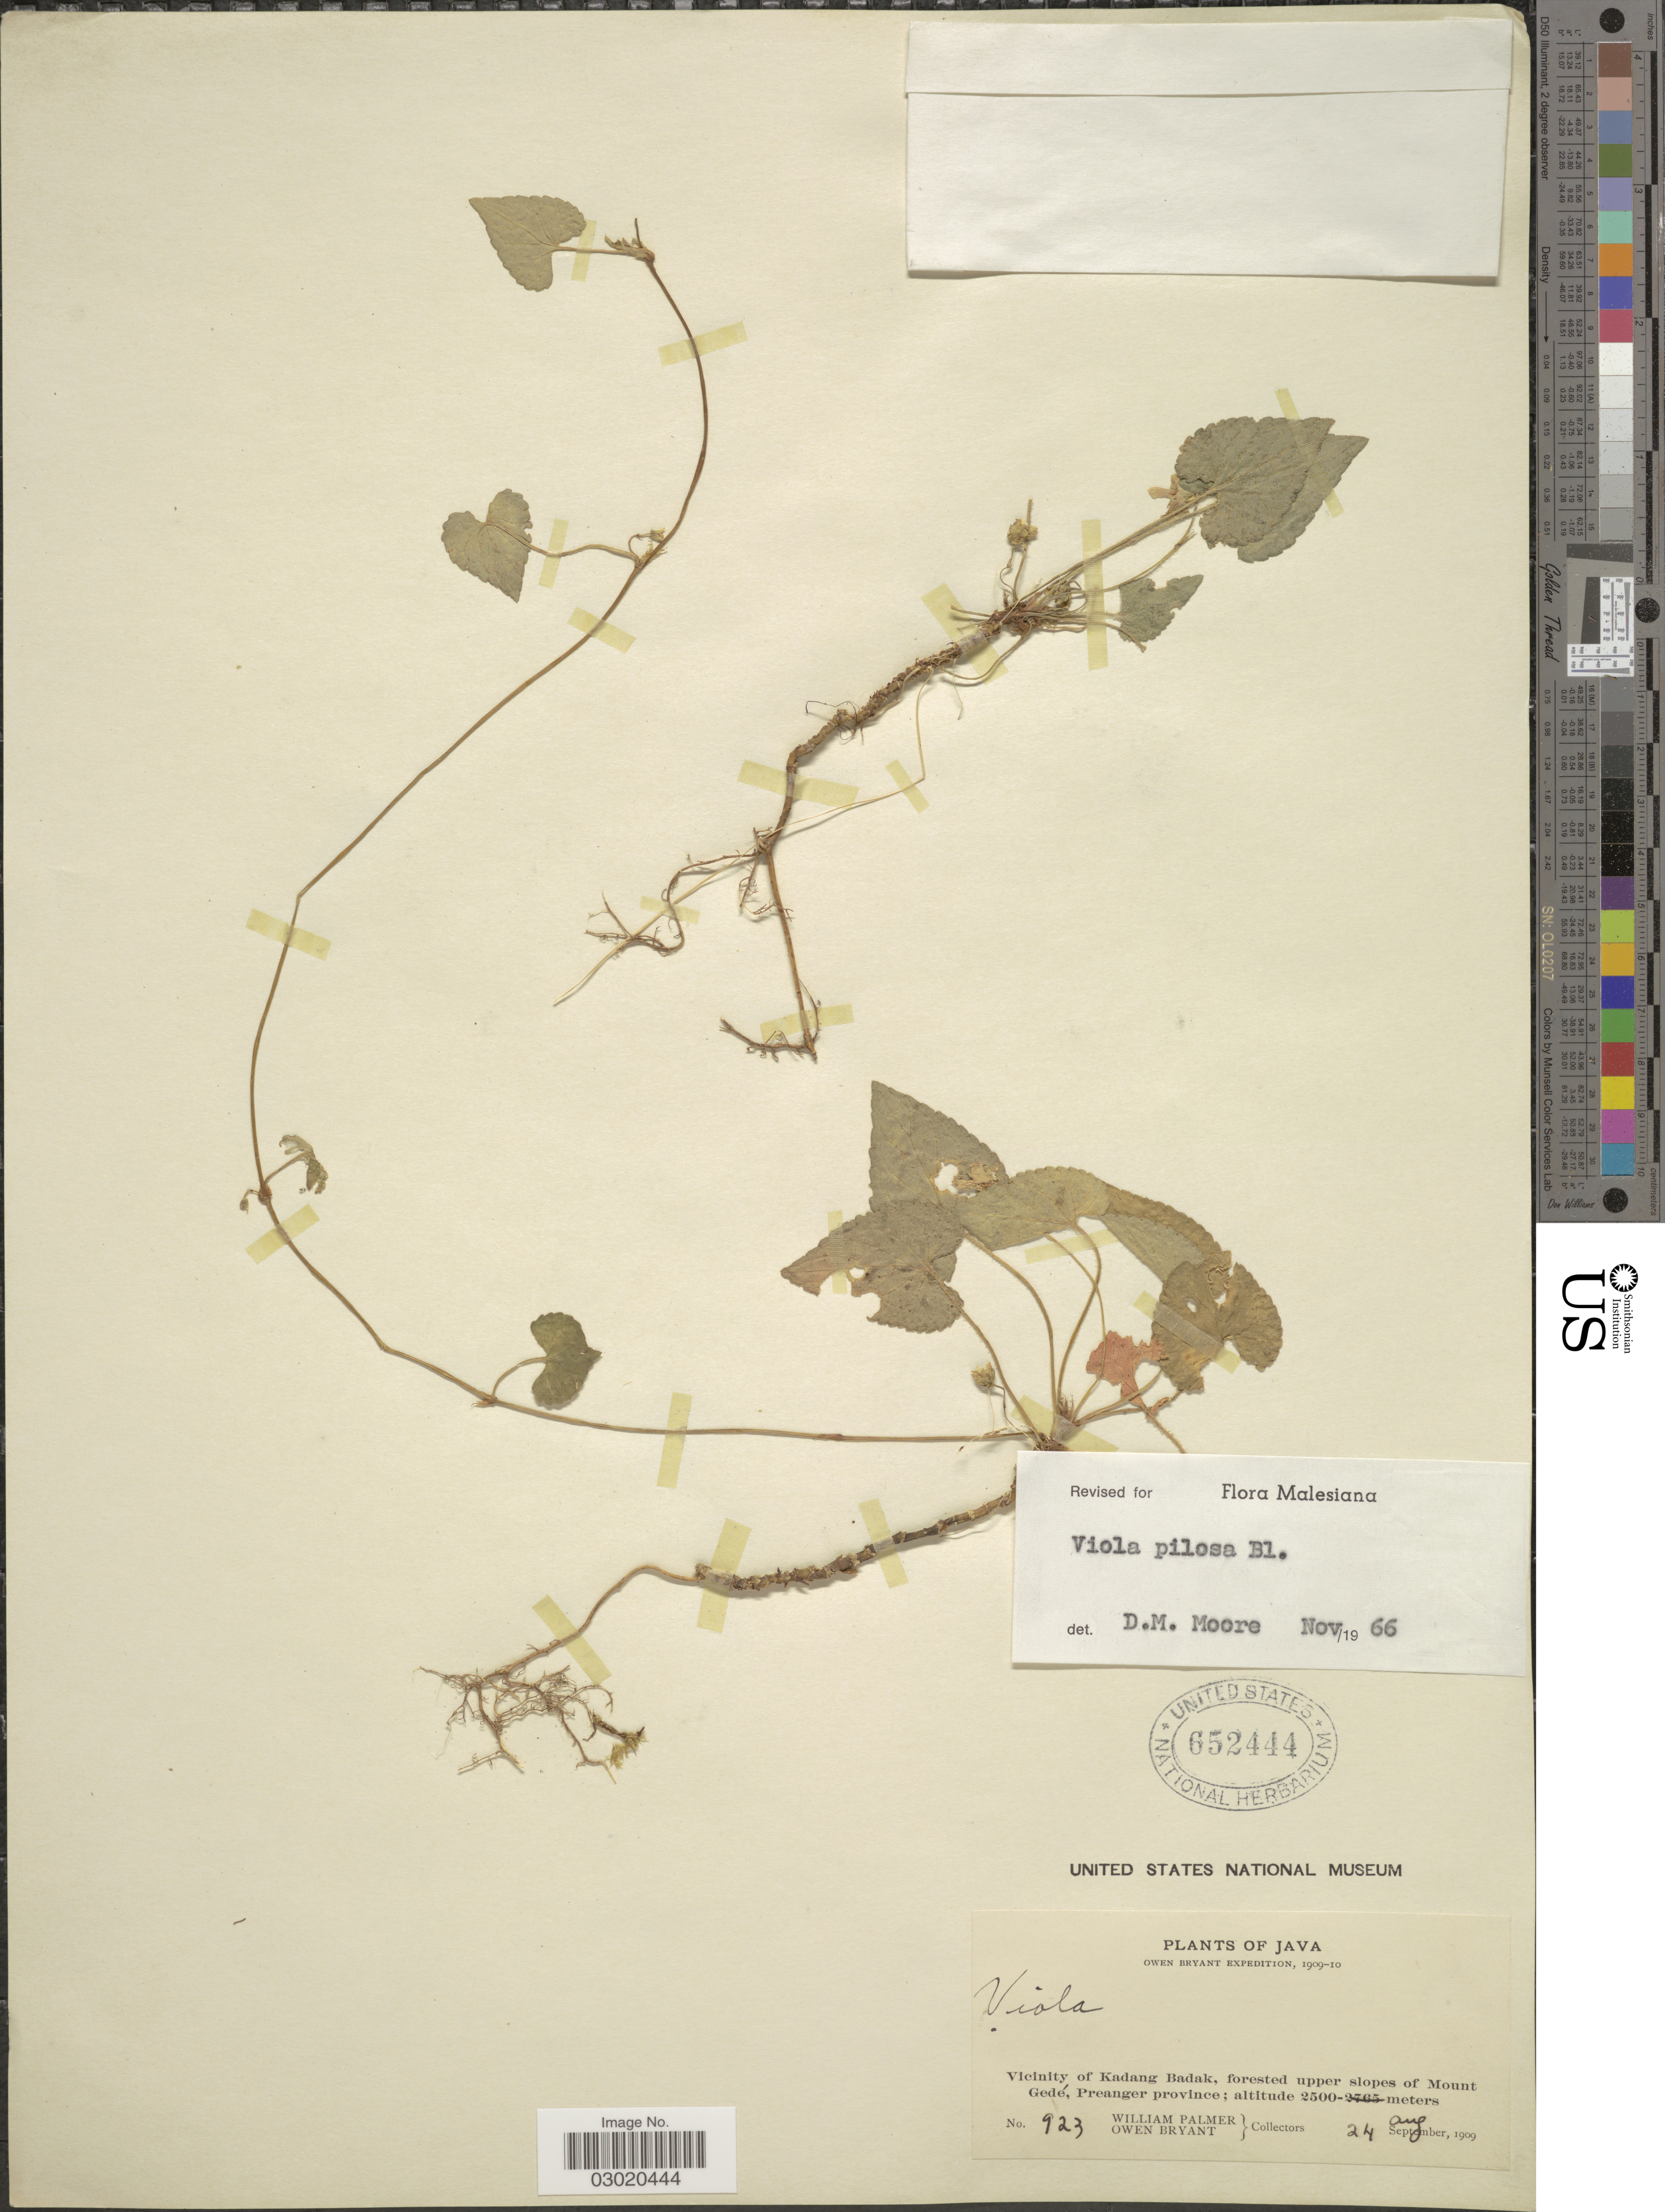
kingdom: Plantae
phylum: Tracheophyta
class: Magnoliopsida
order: Malpighiales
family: Violaceae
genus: Viola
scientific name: Viola pilosa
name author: Blume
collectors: W. Palmer & O. Bryant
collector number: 923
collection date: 1909-08-24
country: Indonesia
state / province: Java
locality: Vicinity of Kadang Badak, forested upper slopes of Mount Gedé, Preanger province.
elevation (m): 2500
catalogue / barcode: US 652444